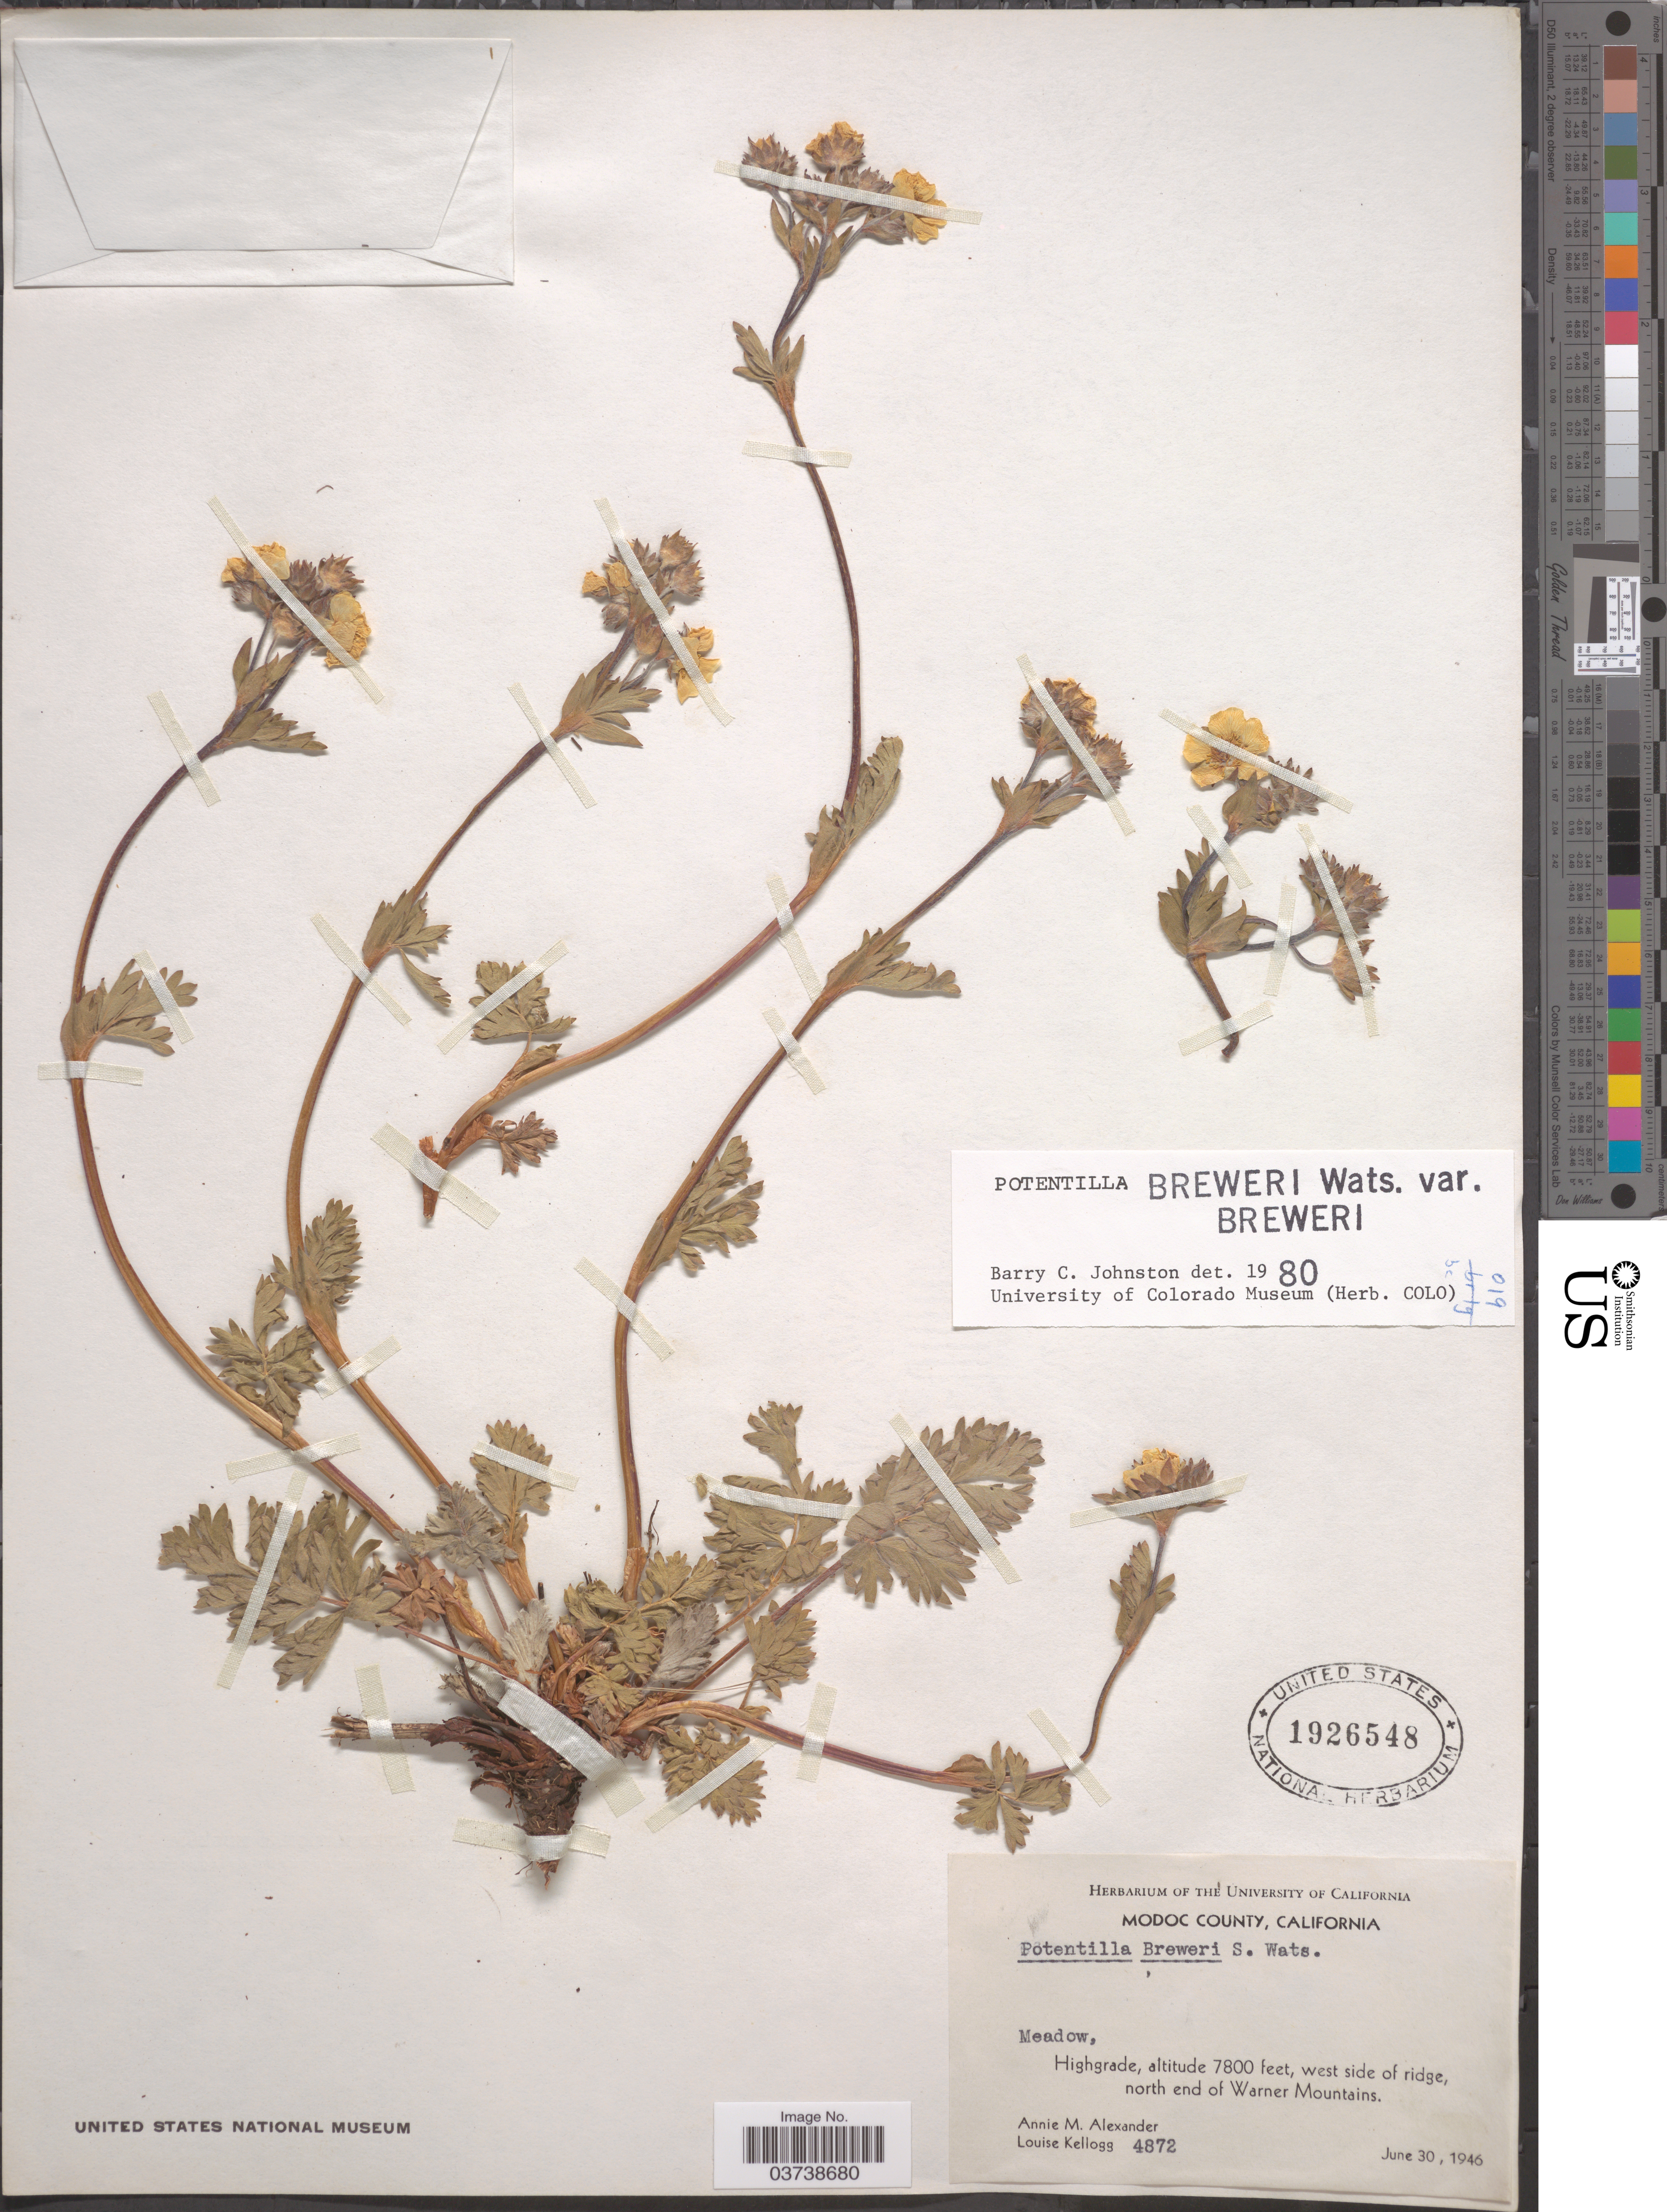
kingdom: Plantae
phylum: Tracheophyta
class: Magnoliopsida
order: Rosales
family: Rosaceae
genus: Potentilla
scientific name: Potentilla breweri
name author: S. Watson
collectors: A. M. Alexander & L. Kellogg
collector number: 4872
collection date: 1946-06-30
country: United States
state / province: California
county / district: Modoc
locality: Modoc County. Meadow, Highgrade, west side of ridge, north end of Warner Mountains.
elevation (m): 2377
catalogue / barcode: US 1926548